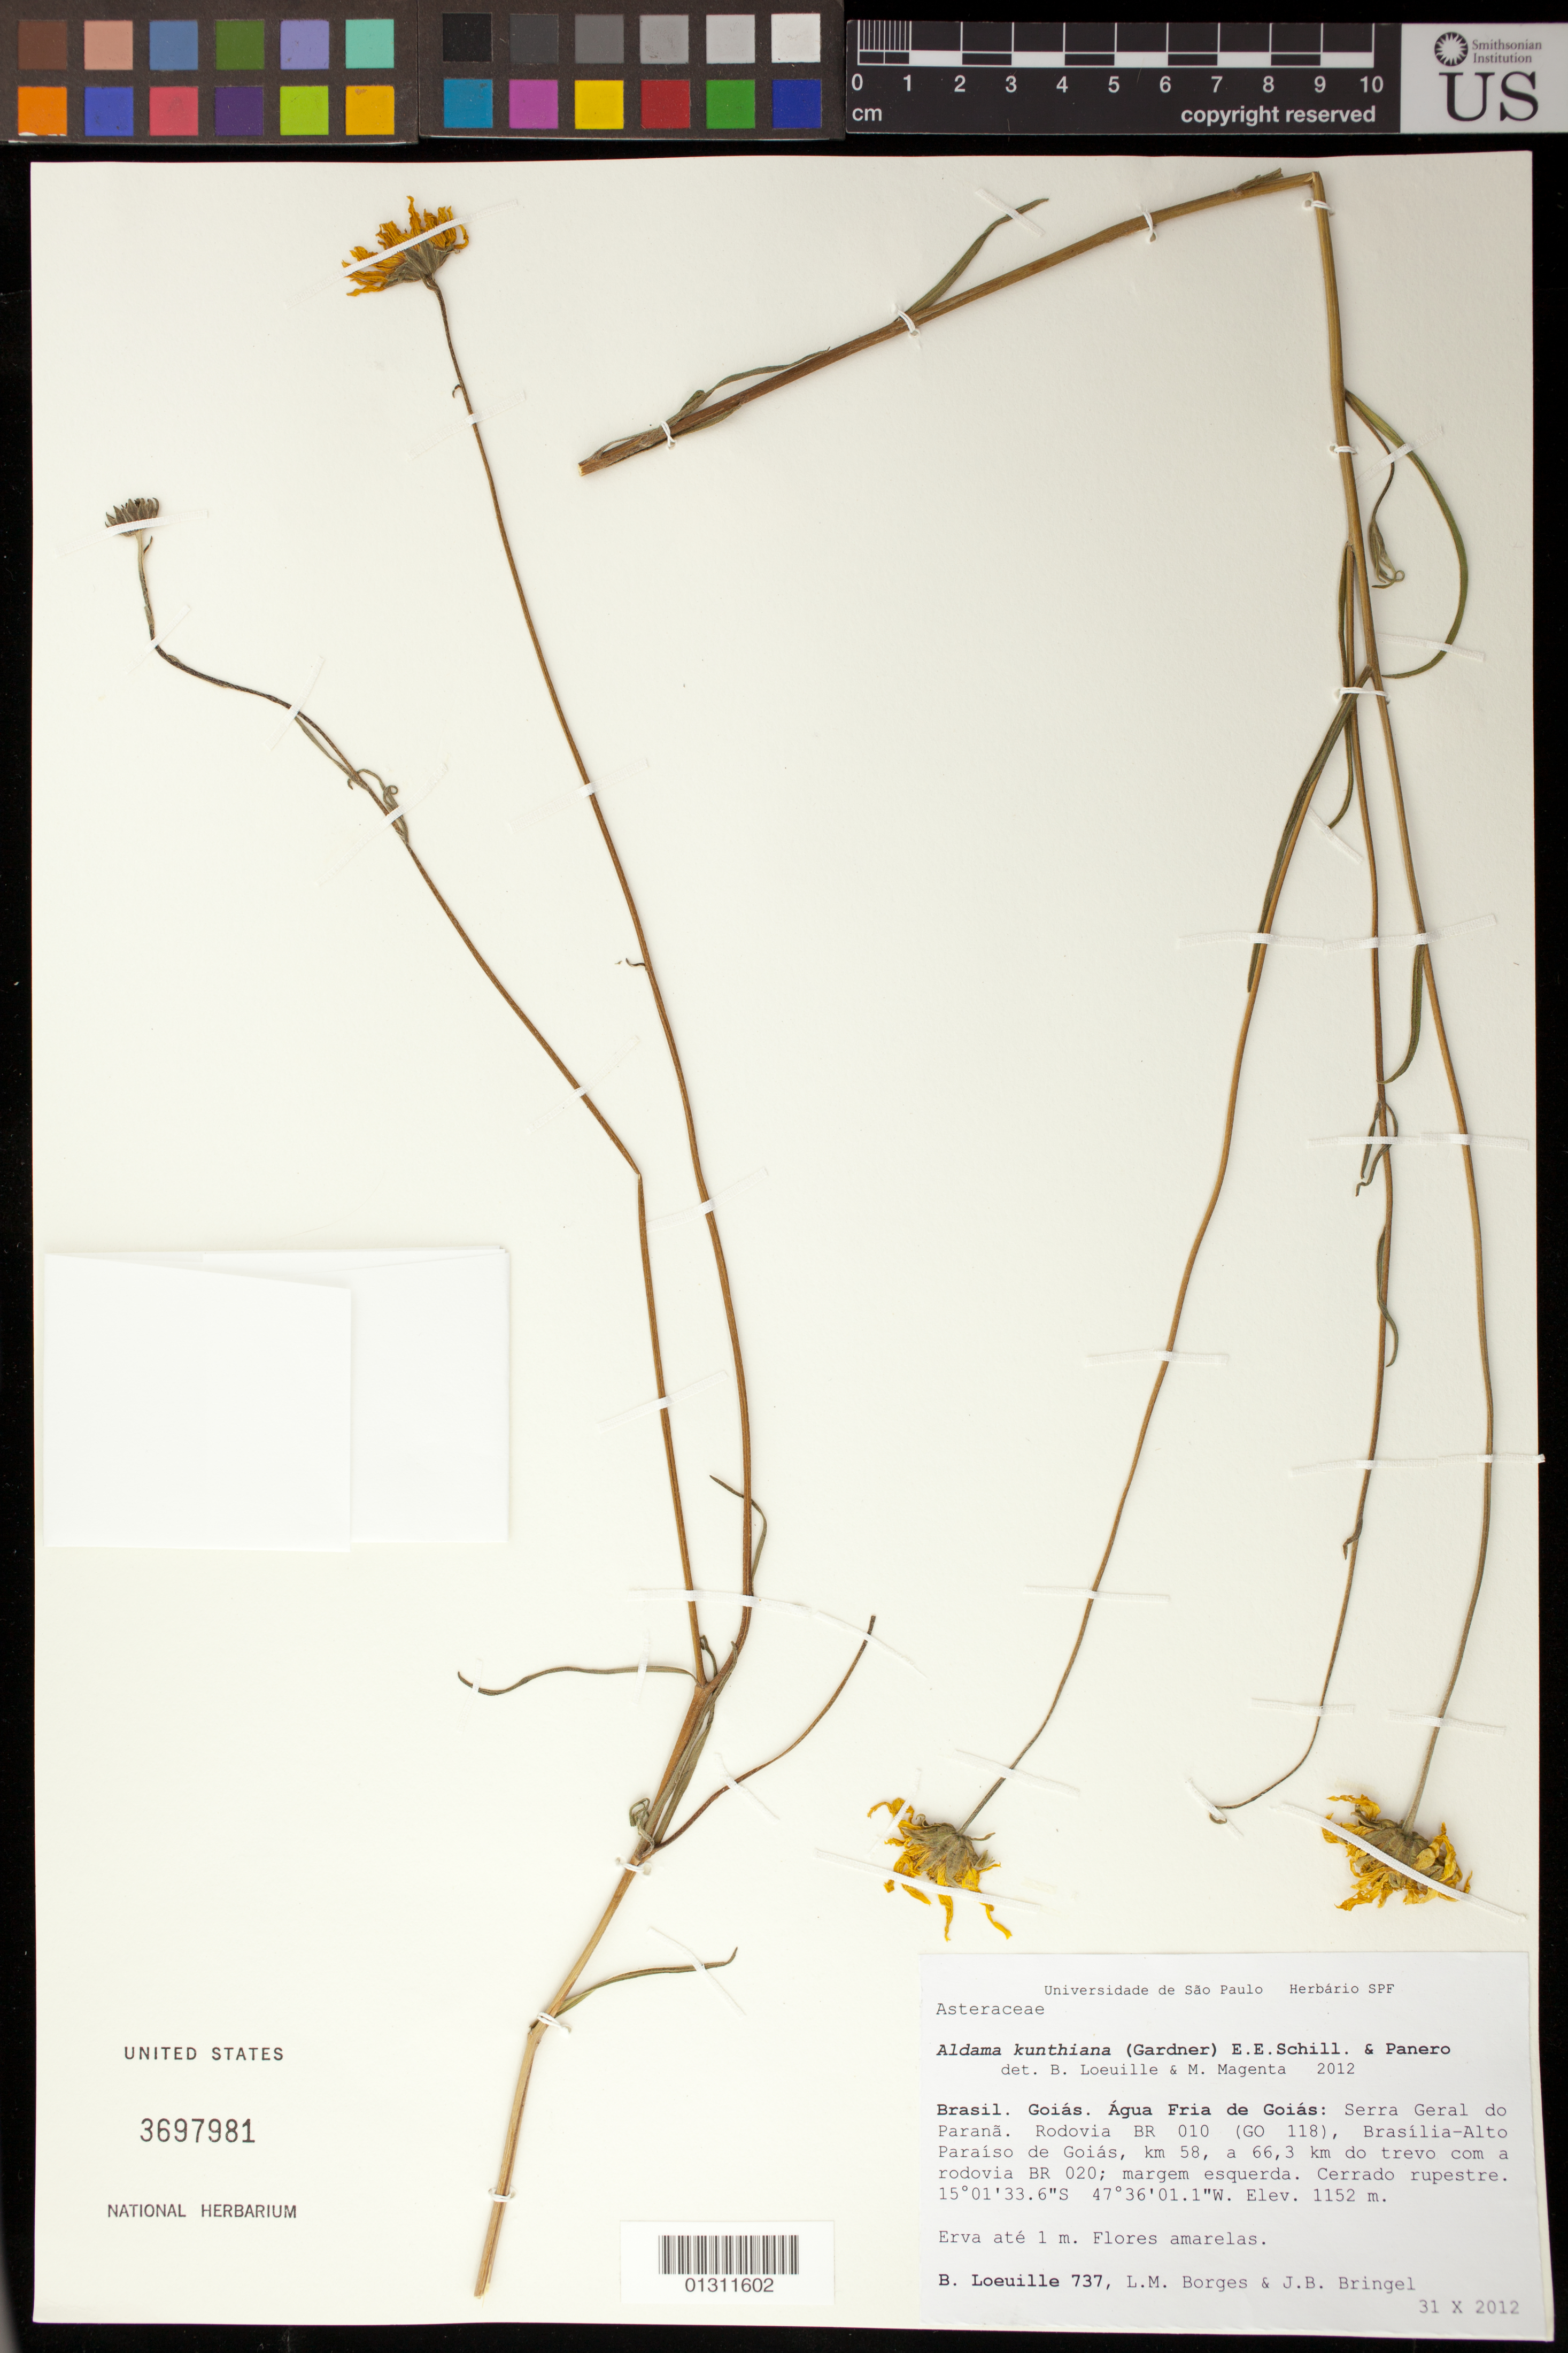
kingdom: Plantae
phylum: Tracheophyta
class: Magnoliopsida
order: Asterales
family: Asteraceae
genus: Viguiera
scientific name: Viguiera kunthiana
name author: Gardner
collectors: B. Loeuille, L. M. Borges & J. Bringel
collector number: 737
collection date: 2012-10-31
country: Brazil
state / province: Goiás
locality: Agua Fria de Goias: Serra Geral do Parana. Rodovia BR 010 (GO 118), Brasilia - Alto Paraiso de Goias, km 58.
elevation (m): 1152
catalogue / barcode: US 3697981